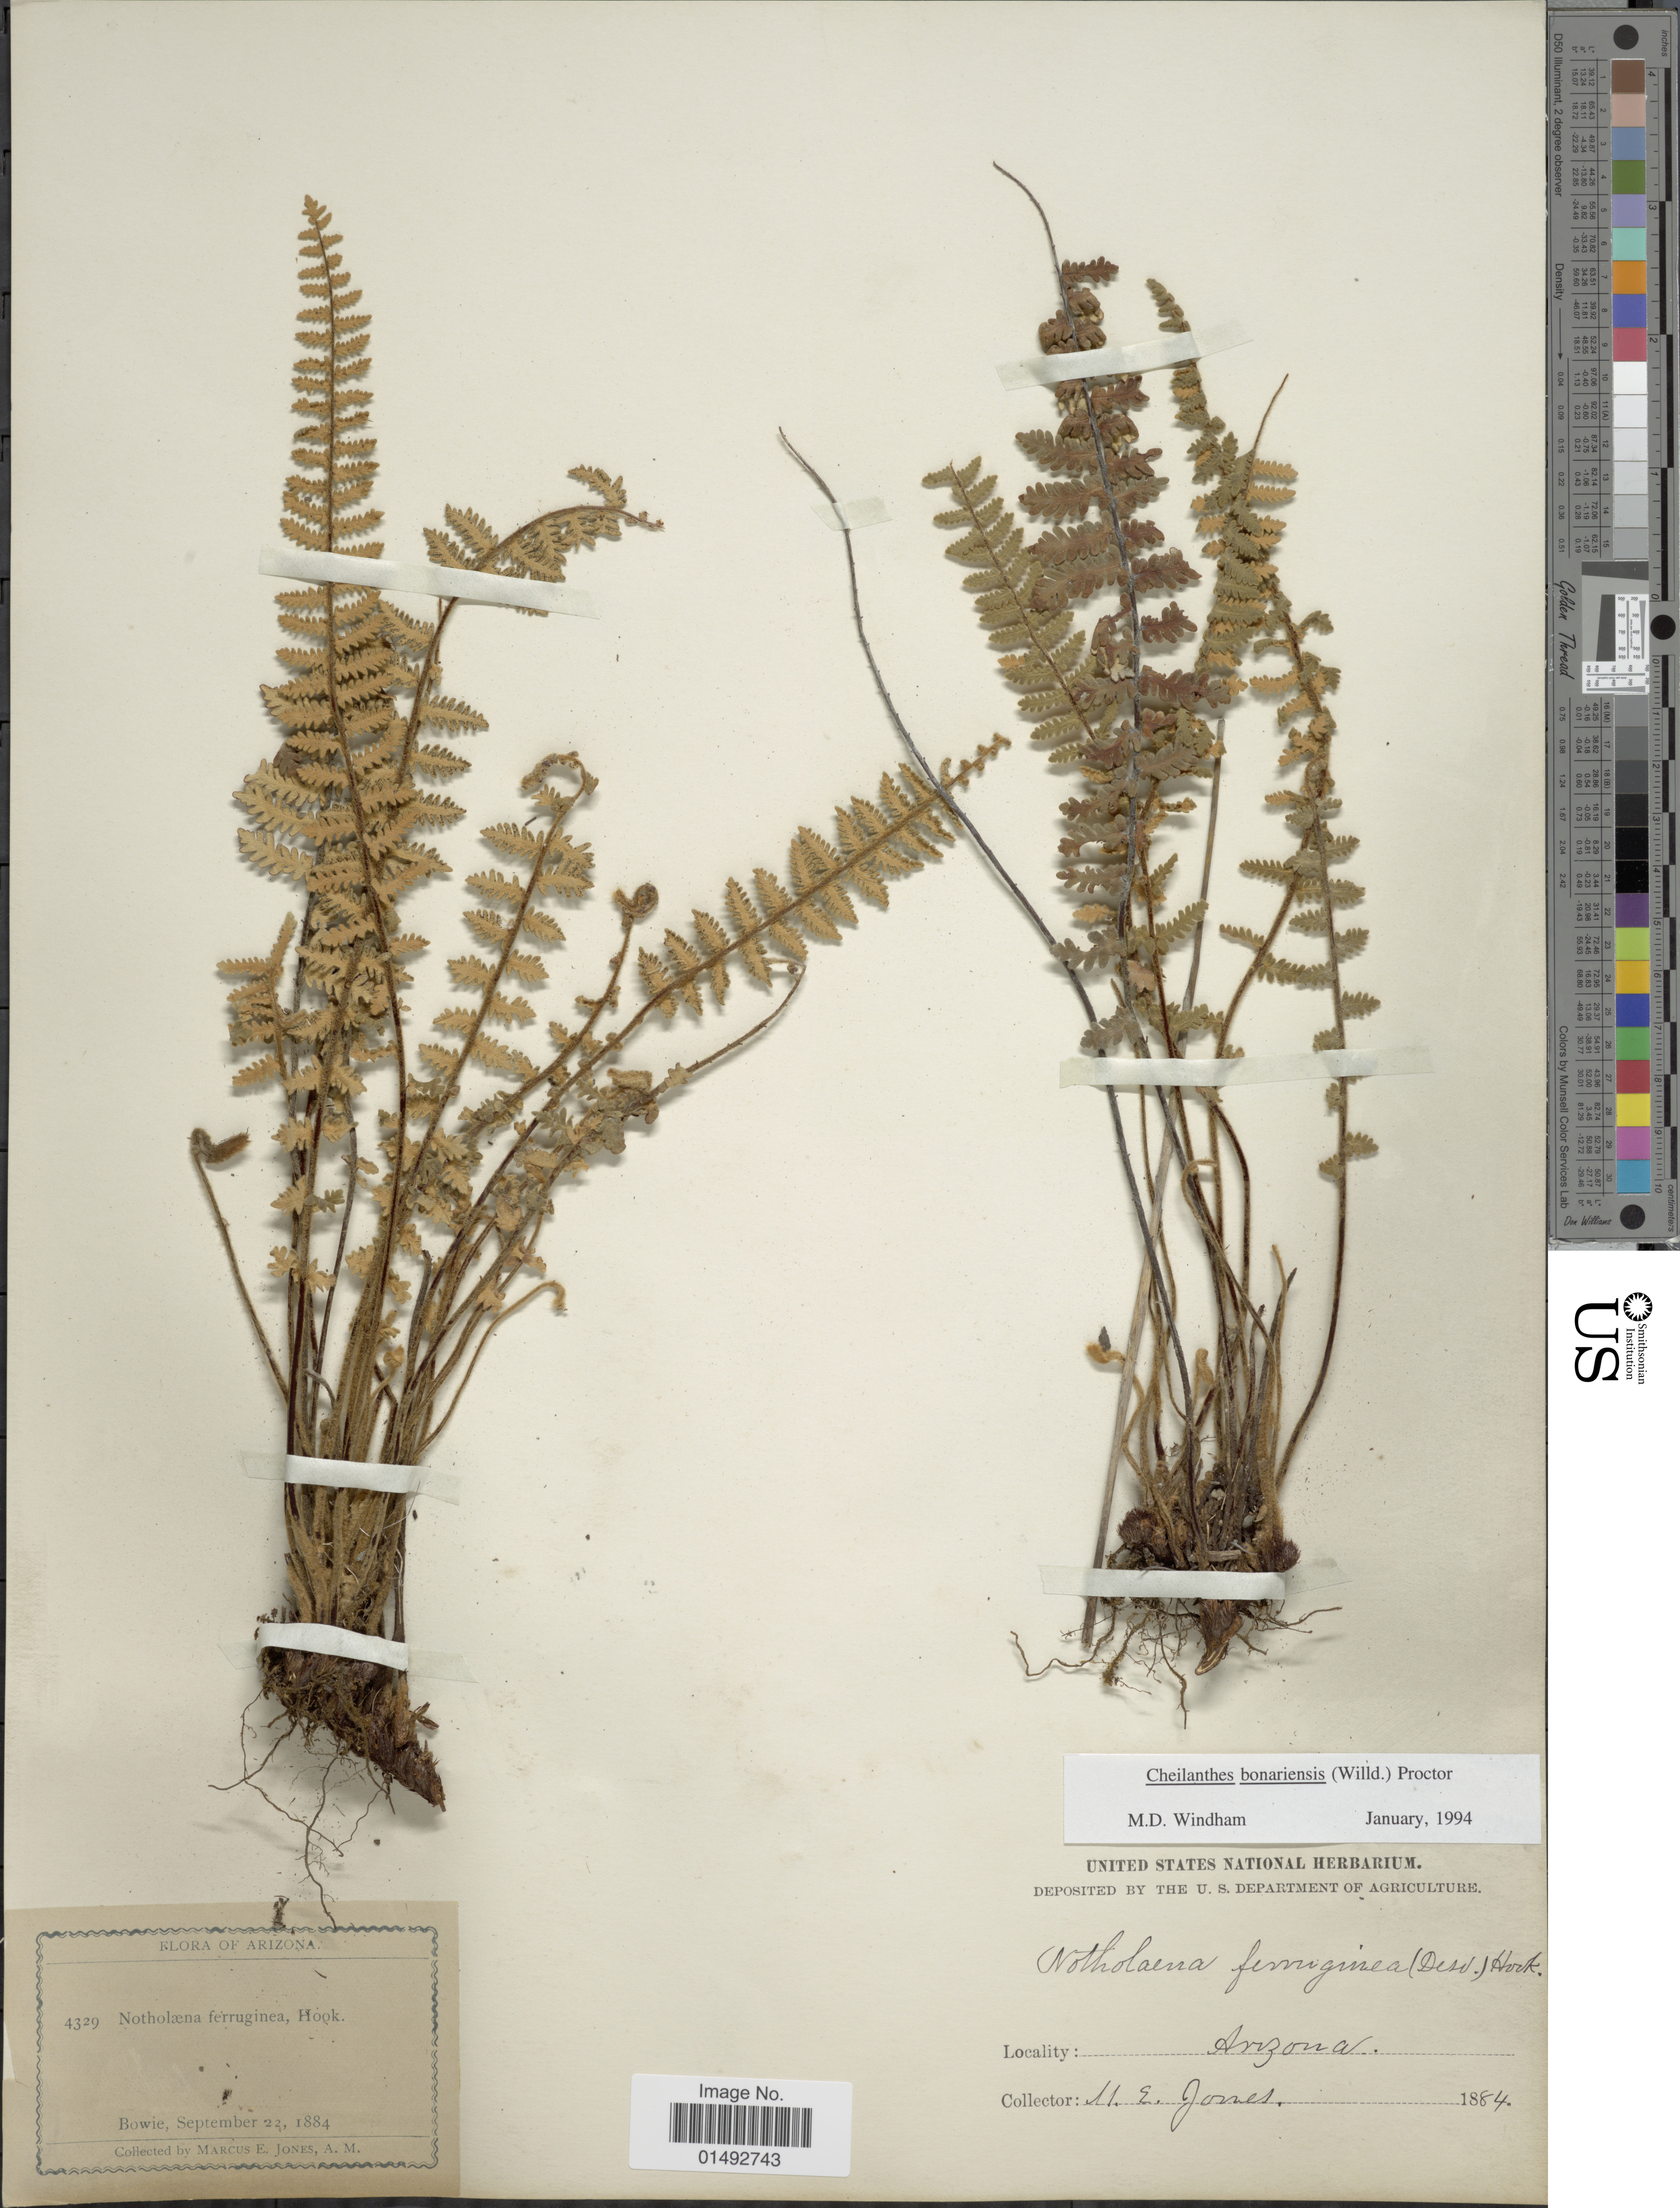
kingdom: Plantae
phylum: Tracheophyta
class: Polypodiopsida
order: Polypodiales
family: Pteridaceae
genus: Myriopteris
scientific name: Myriopteris aurea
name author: (Poir.) Grusz & Windham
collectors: M. E. Jones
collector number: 4329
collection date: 1884-09-22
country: United States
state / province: Arizona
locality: Bowie